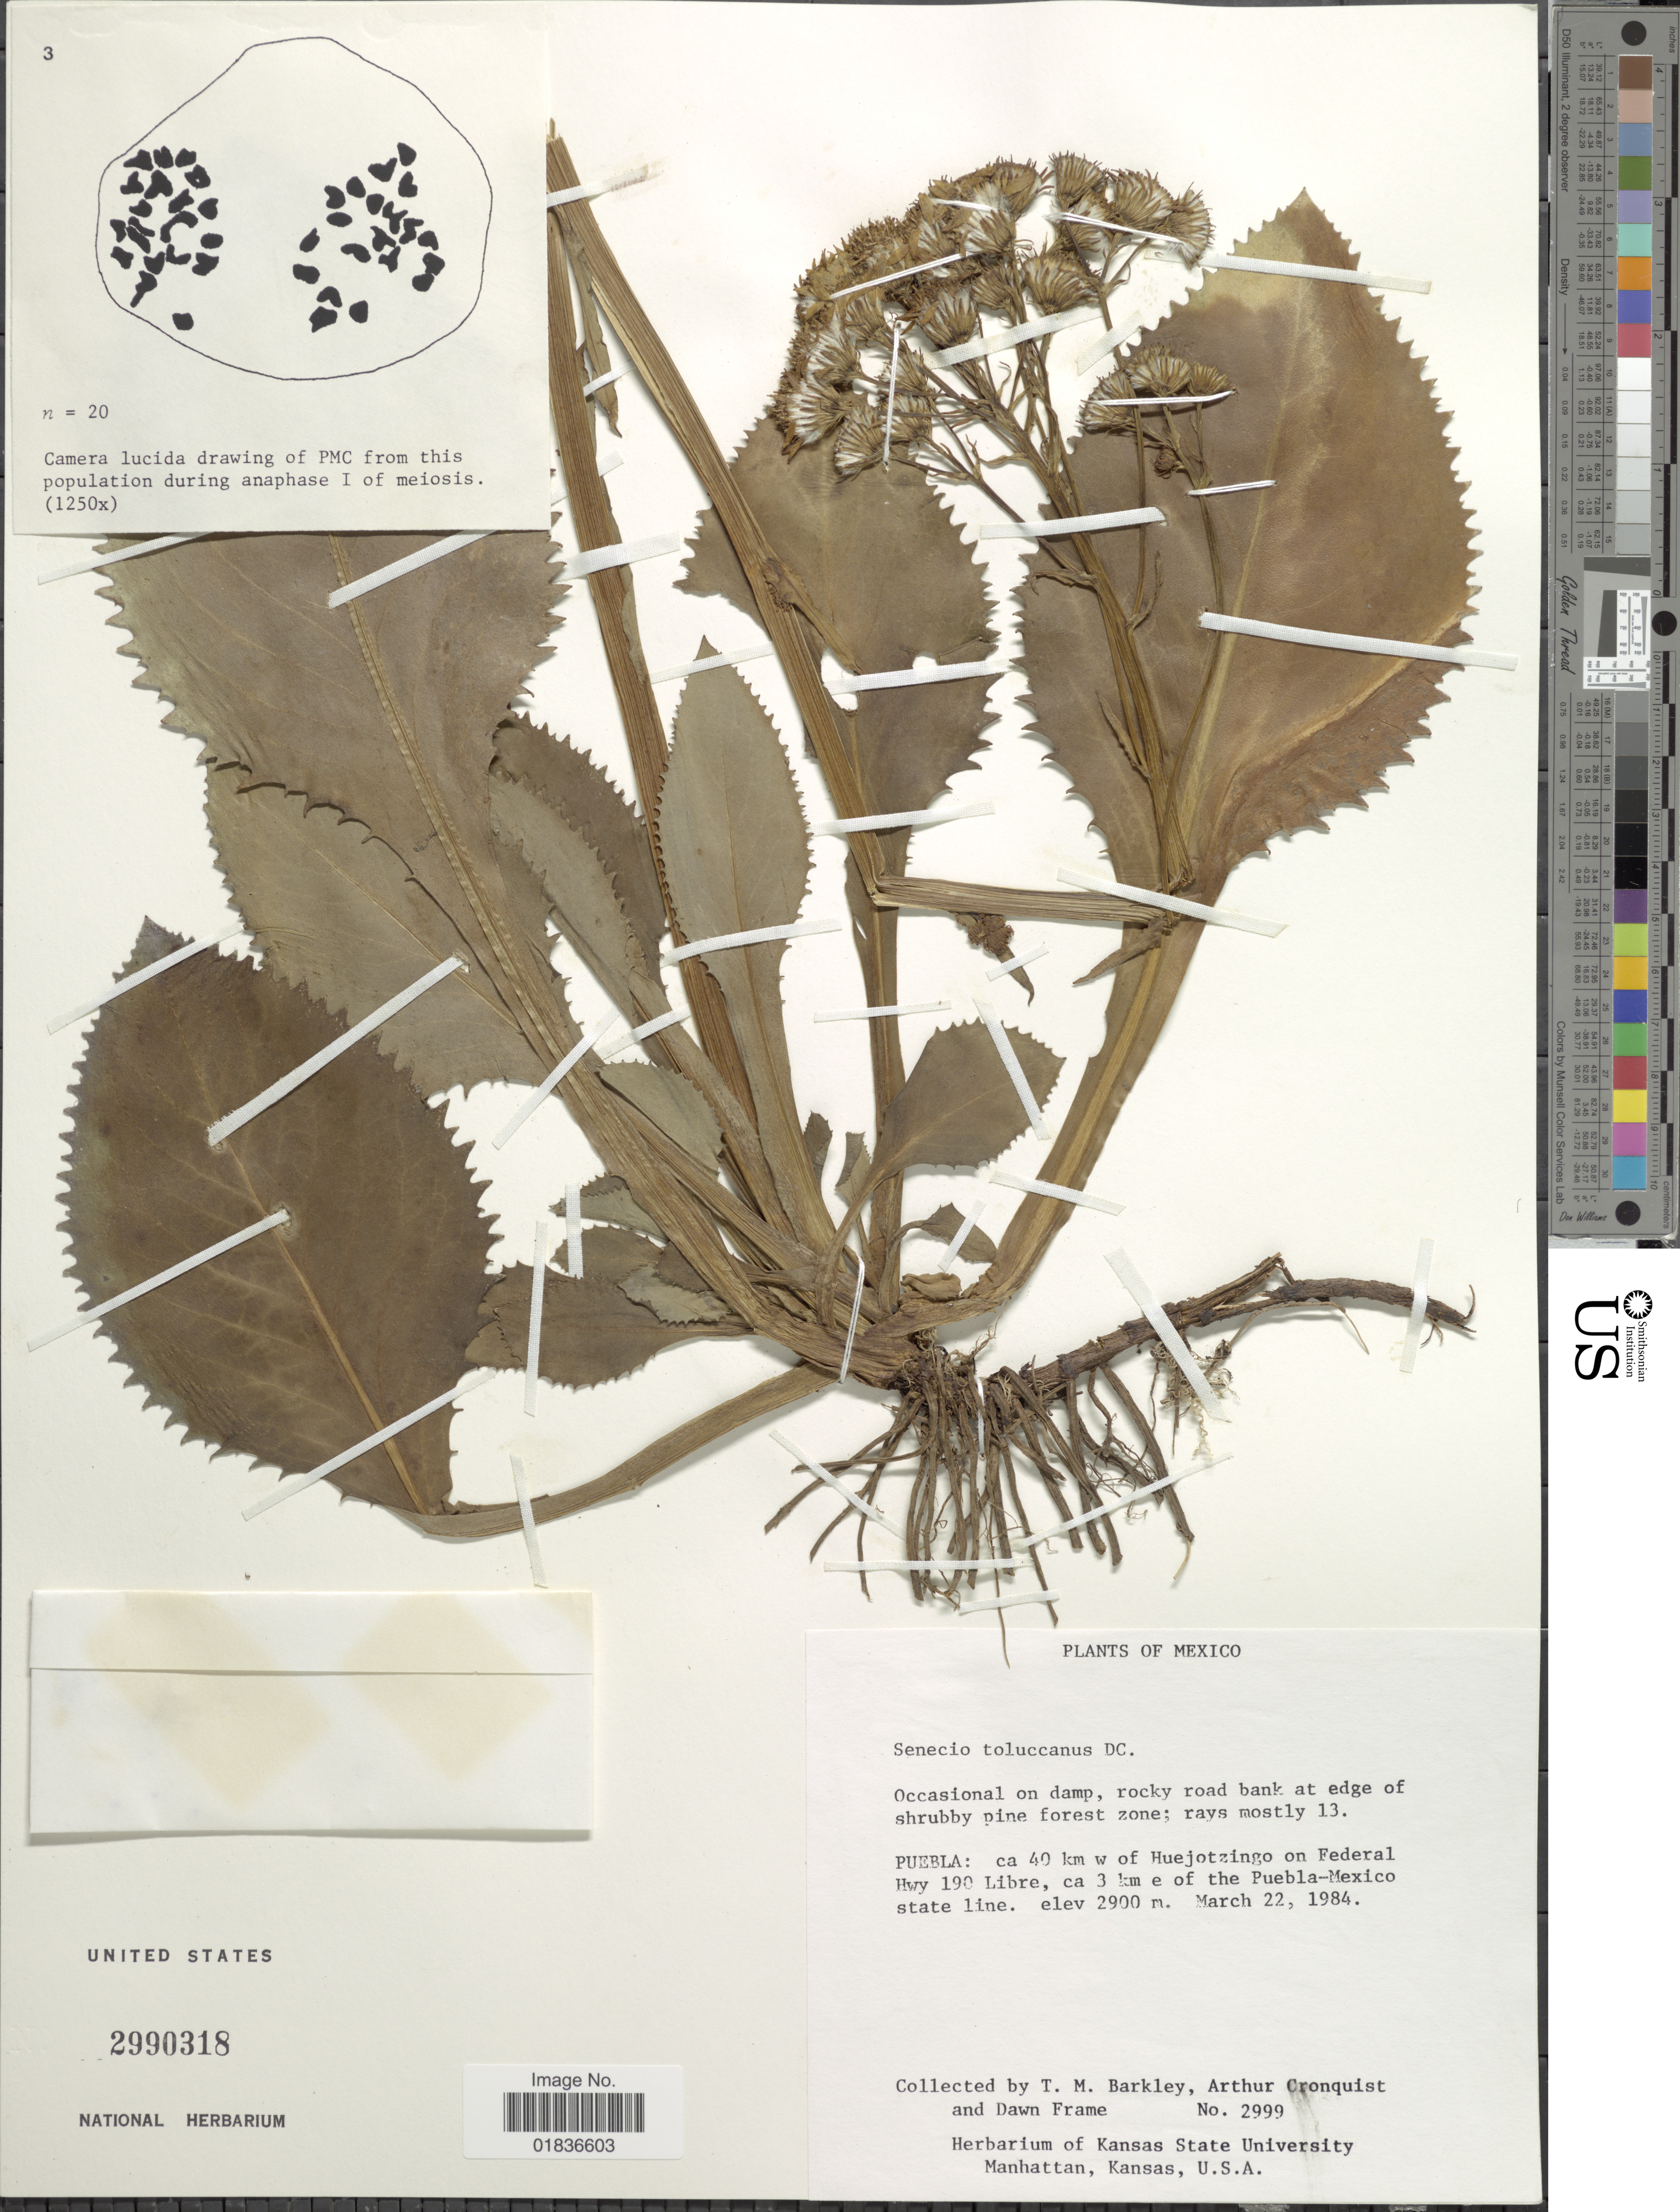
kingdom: Plantae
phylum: Tracheophyta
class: Magnoliopsida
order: Asterales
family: Asteraceae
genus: Senecio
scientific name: Senecio toluccanus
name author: DC.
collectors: T. M. Barkley, A. J. Cronquist & D. Frame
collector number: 2999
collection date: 1984-03-22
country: Mexico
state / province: Puebla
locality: Ca 40 km w of Huejotzingo on Federal Hwy 190 Libre, ca 3 km e of the Puebla-Mexico state line.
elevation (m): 2900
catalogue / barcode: US 2990318